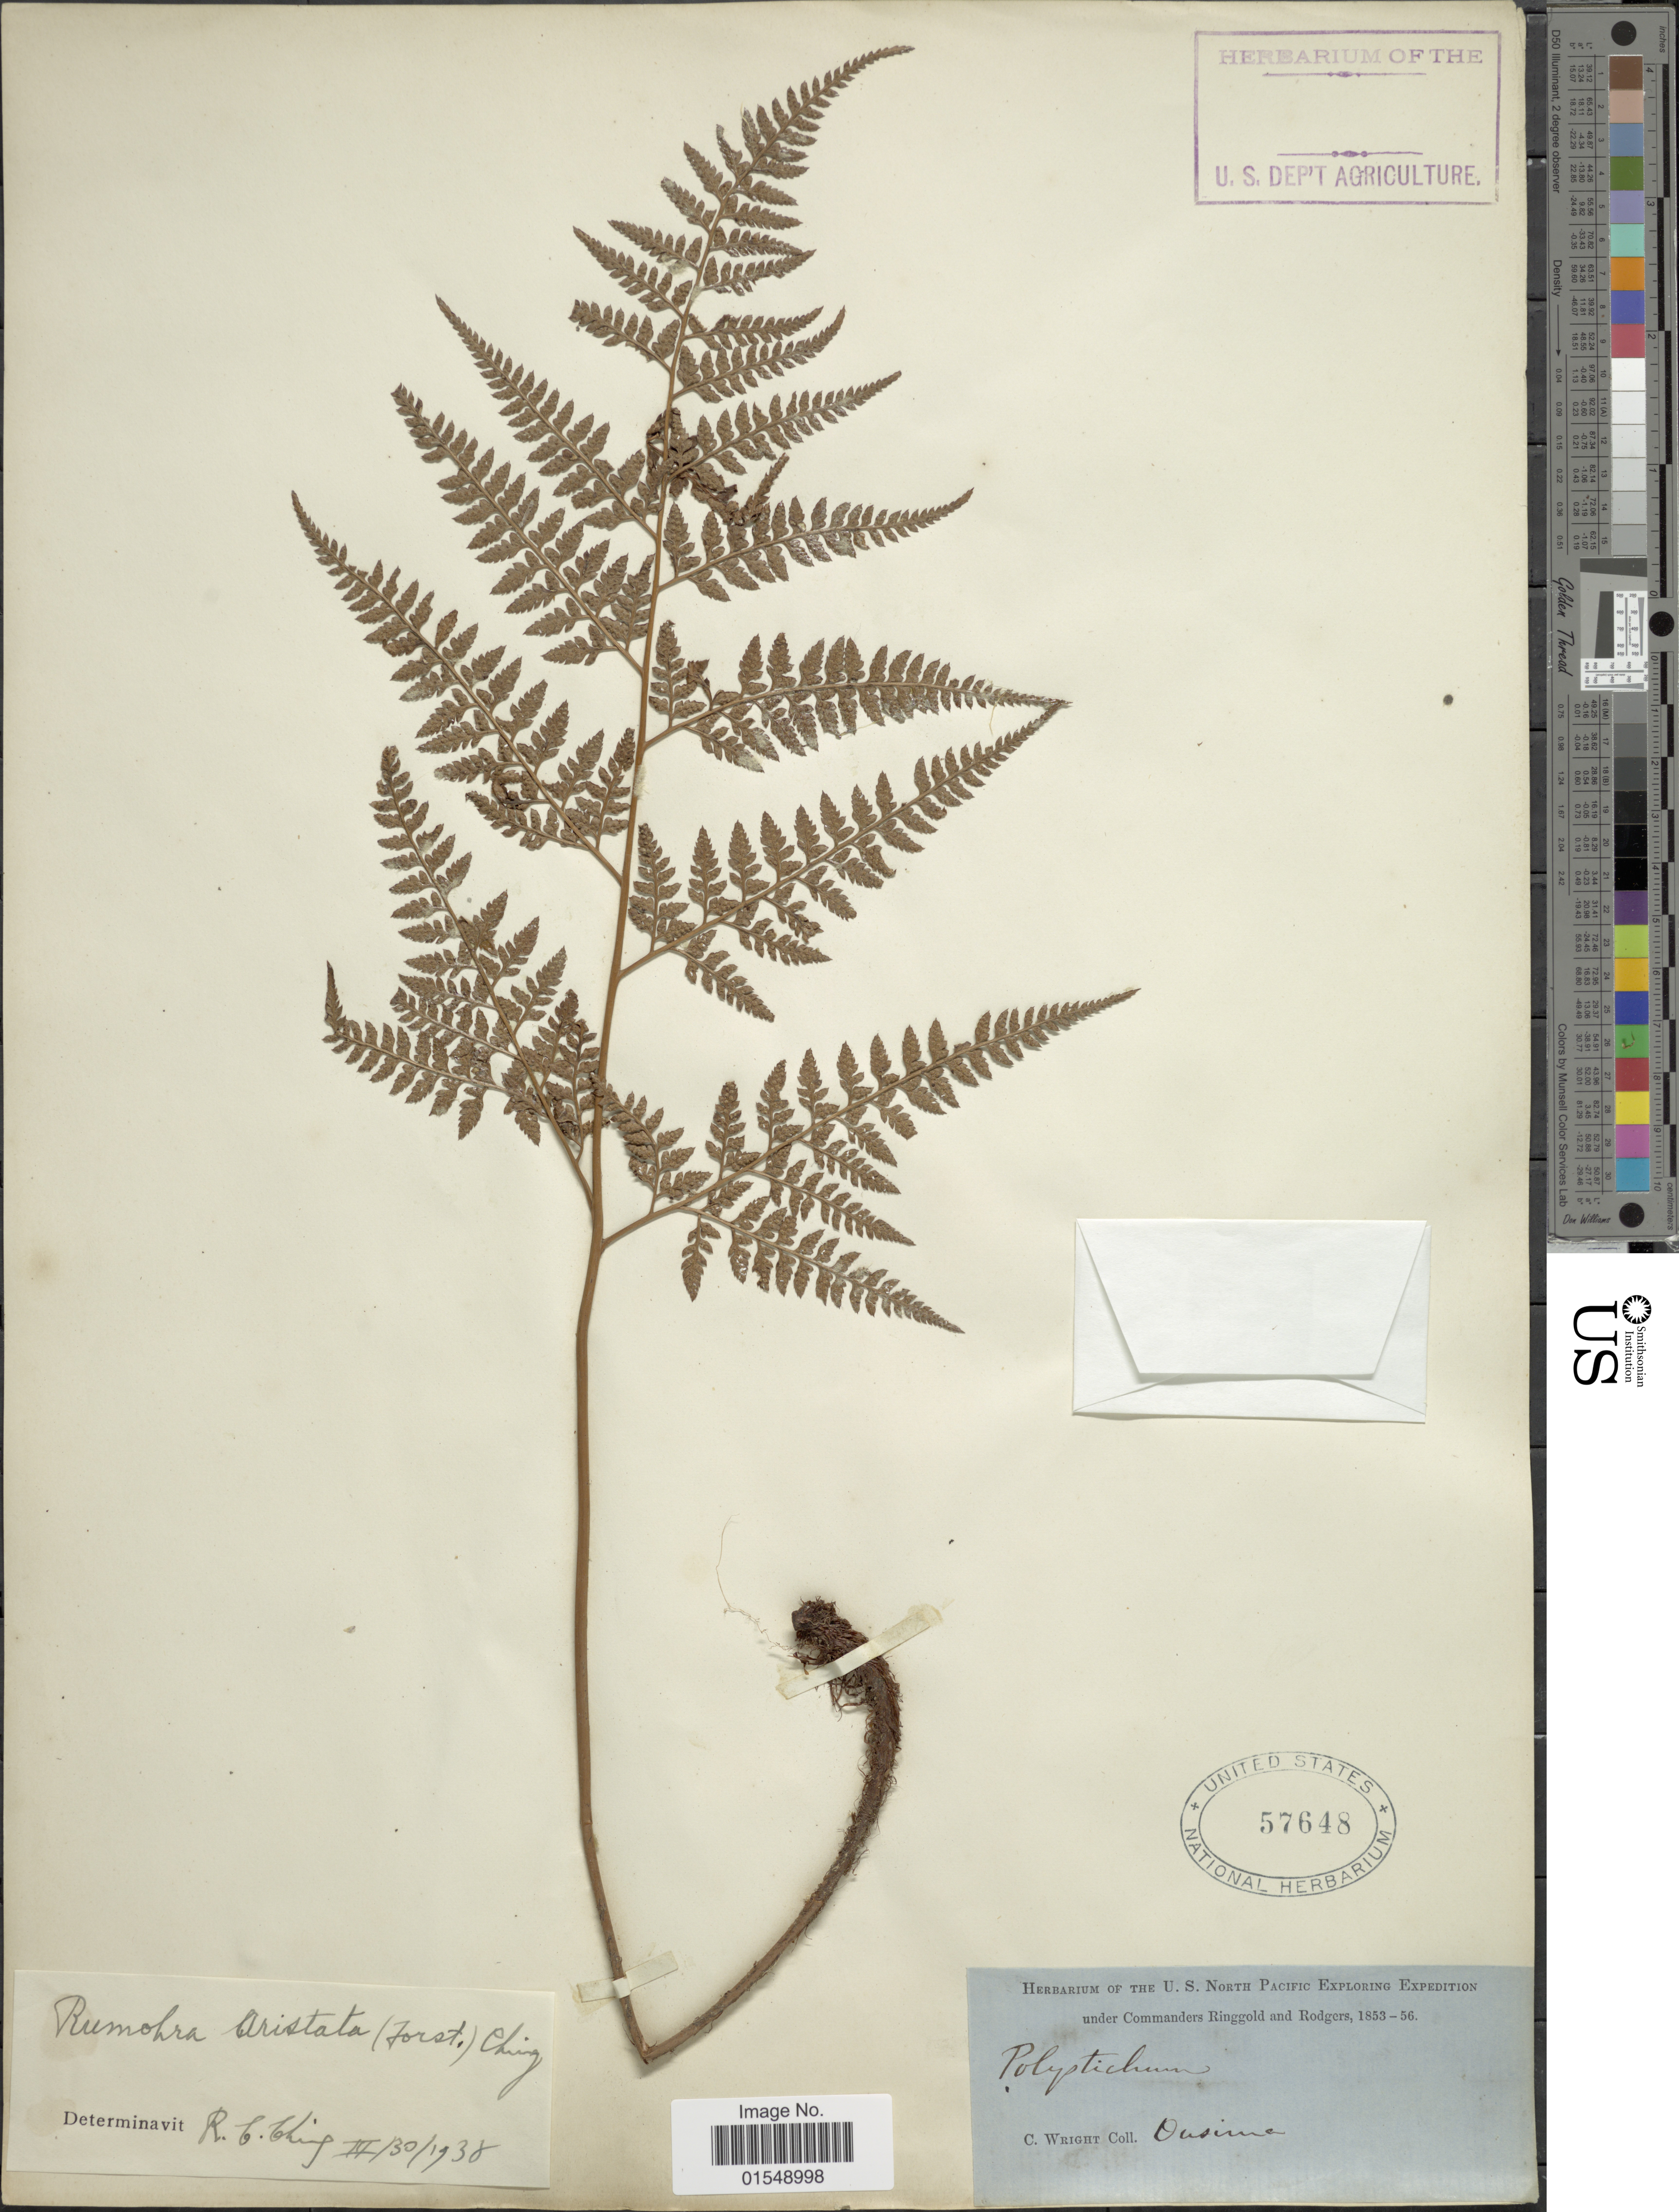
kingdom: Plantae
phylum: Tracheophyta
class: Polypodiopsida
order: Polypodiales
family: Dryopteridaceae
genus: Arachniodes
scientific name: Arachniodes aristata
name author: (G. Forst.) Tindale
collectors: C. Wright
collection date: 1853/1856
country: Japan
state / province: Okinawa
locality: Ousima.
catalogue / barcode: US 57648